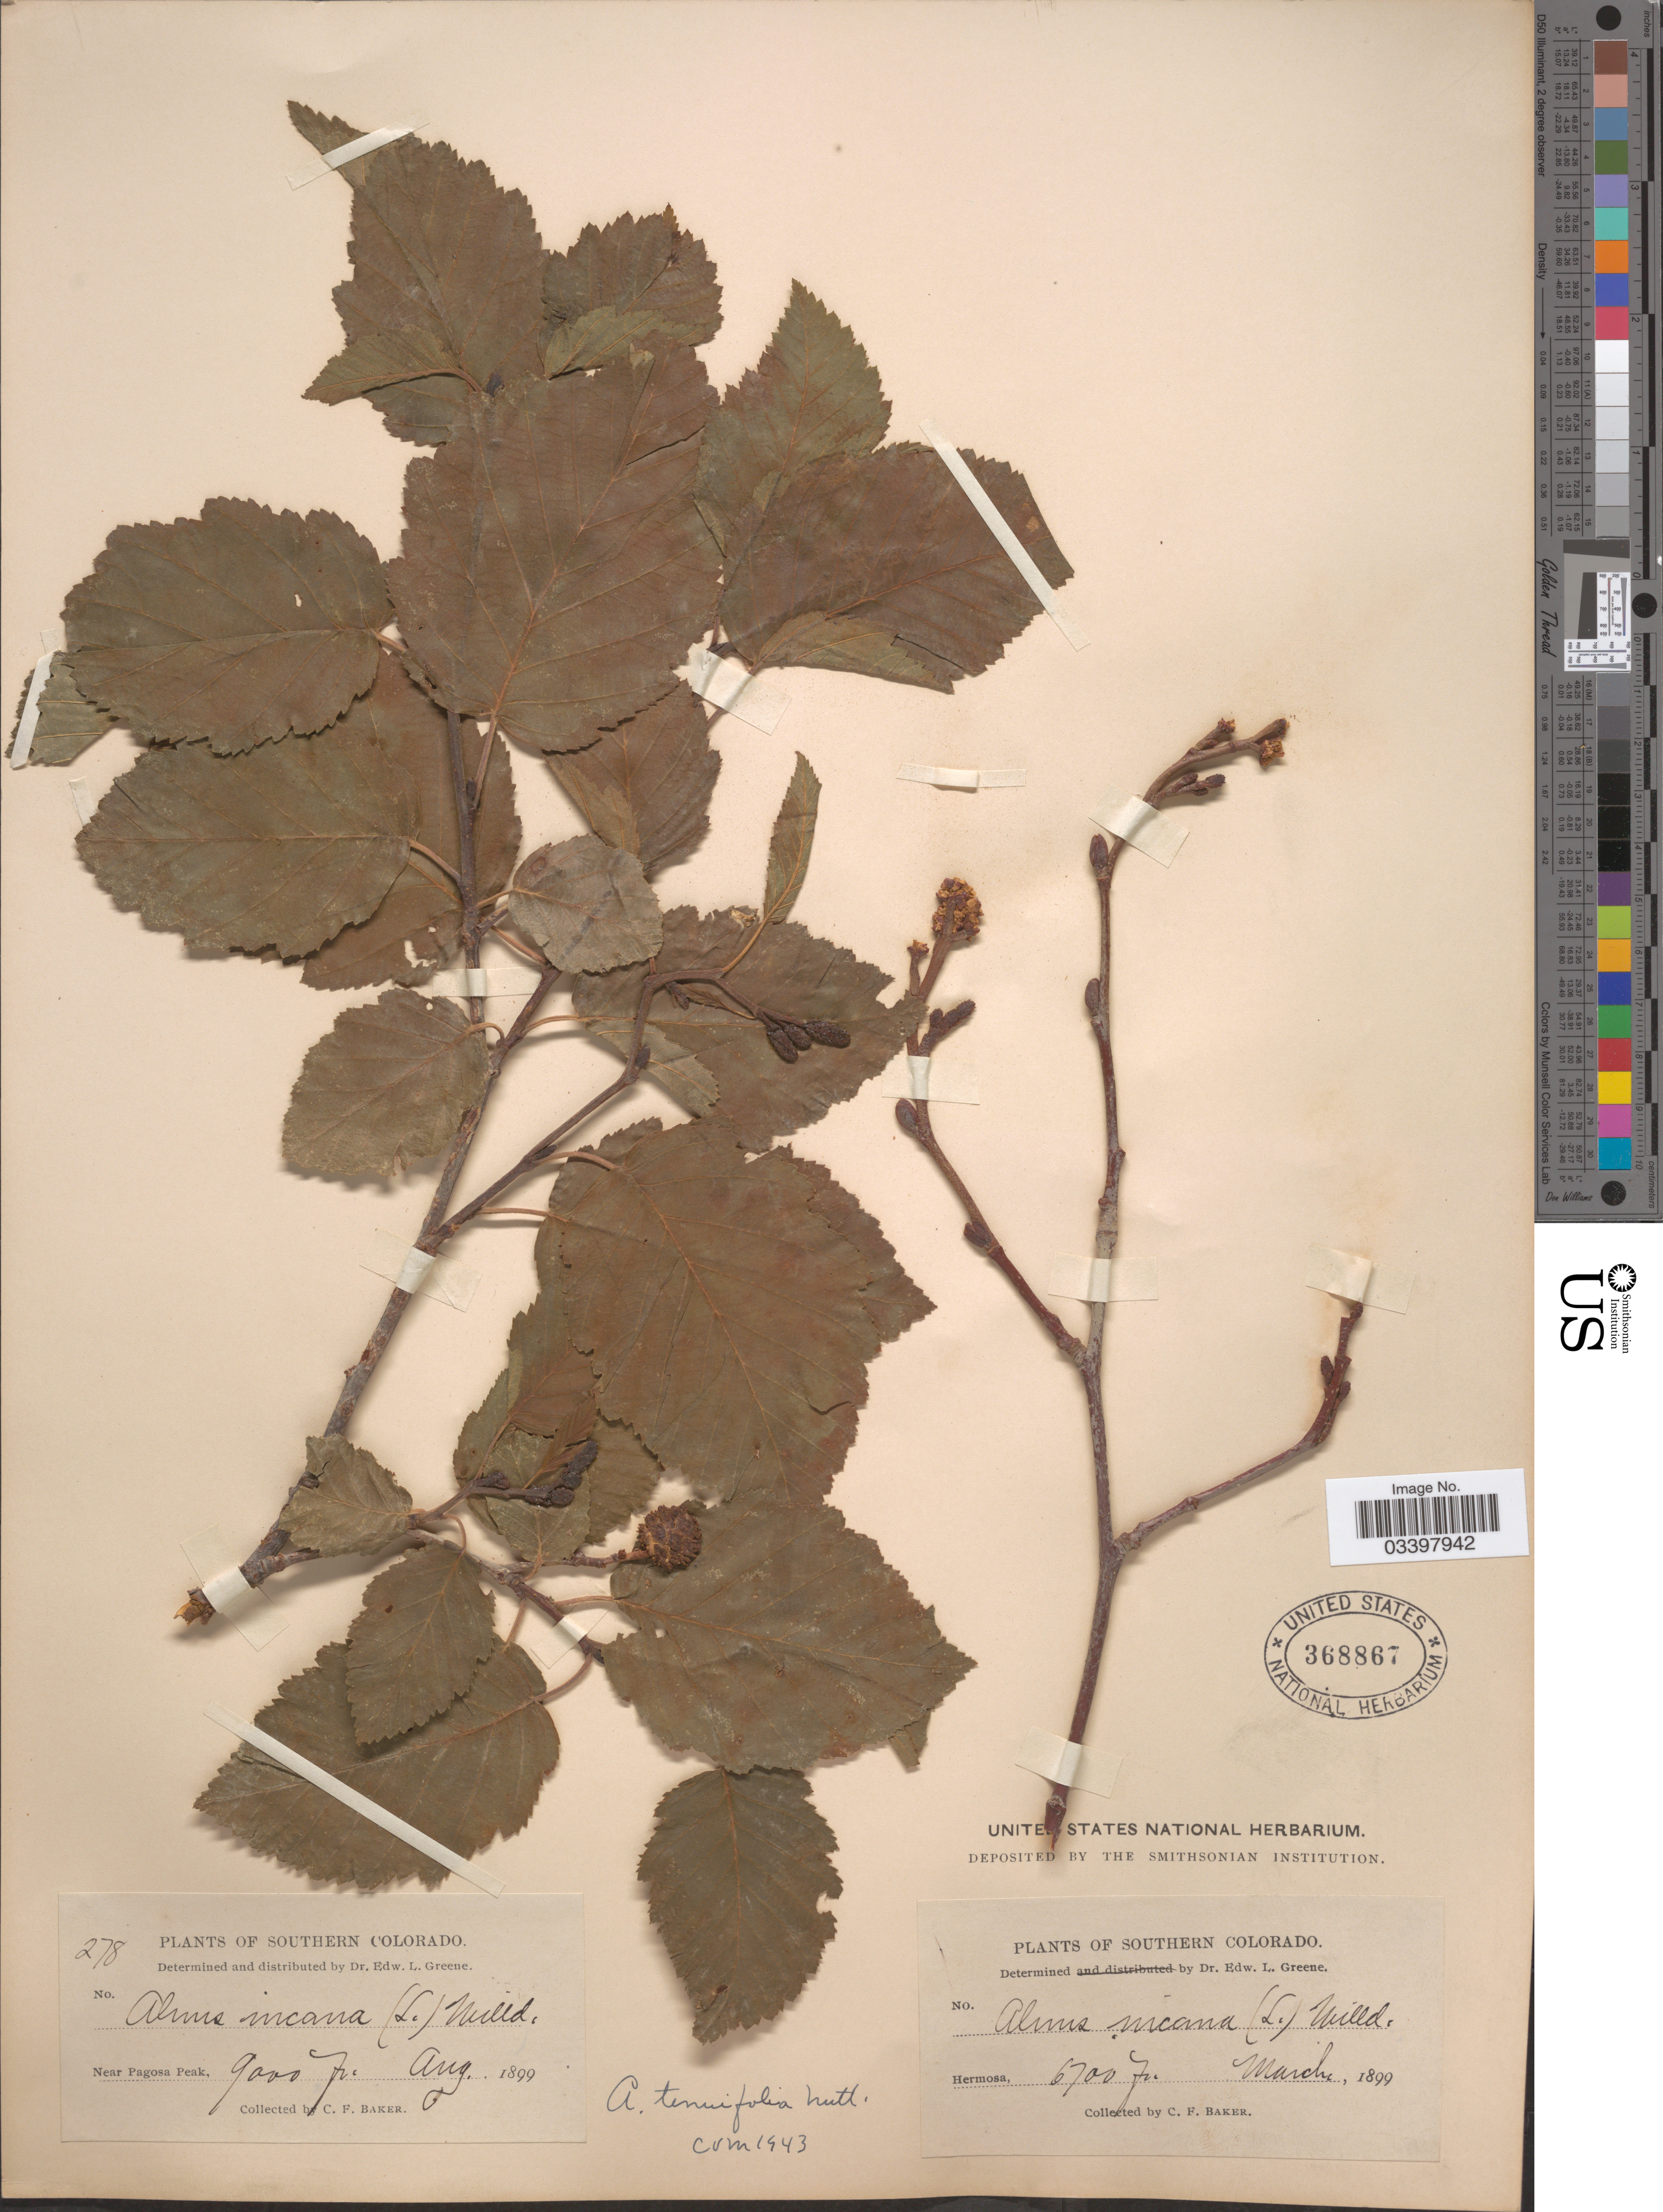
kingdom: Plantae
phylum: Tracheophyta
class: Magnoliopsida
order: Fagales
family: Betulaceae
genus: Alnus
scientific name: Alnus tenuifolia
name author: Nutt.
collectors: C. F. Baker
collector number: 278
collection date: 1899-08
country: United States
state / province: Colorado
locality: Southern Colorado. Near Pagosa Peak.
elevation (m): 2743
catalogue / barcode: US 368867